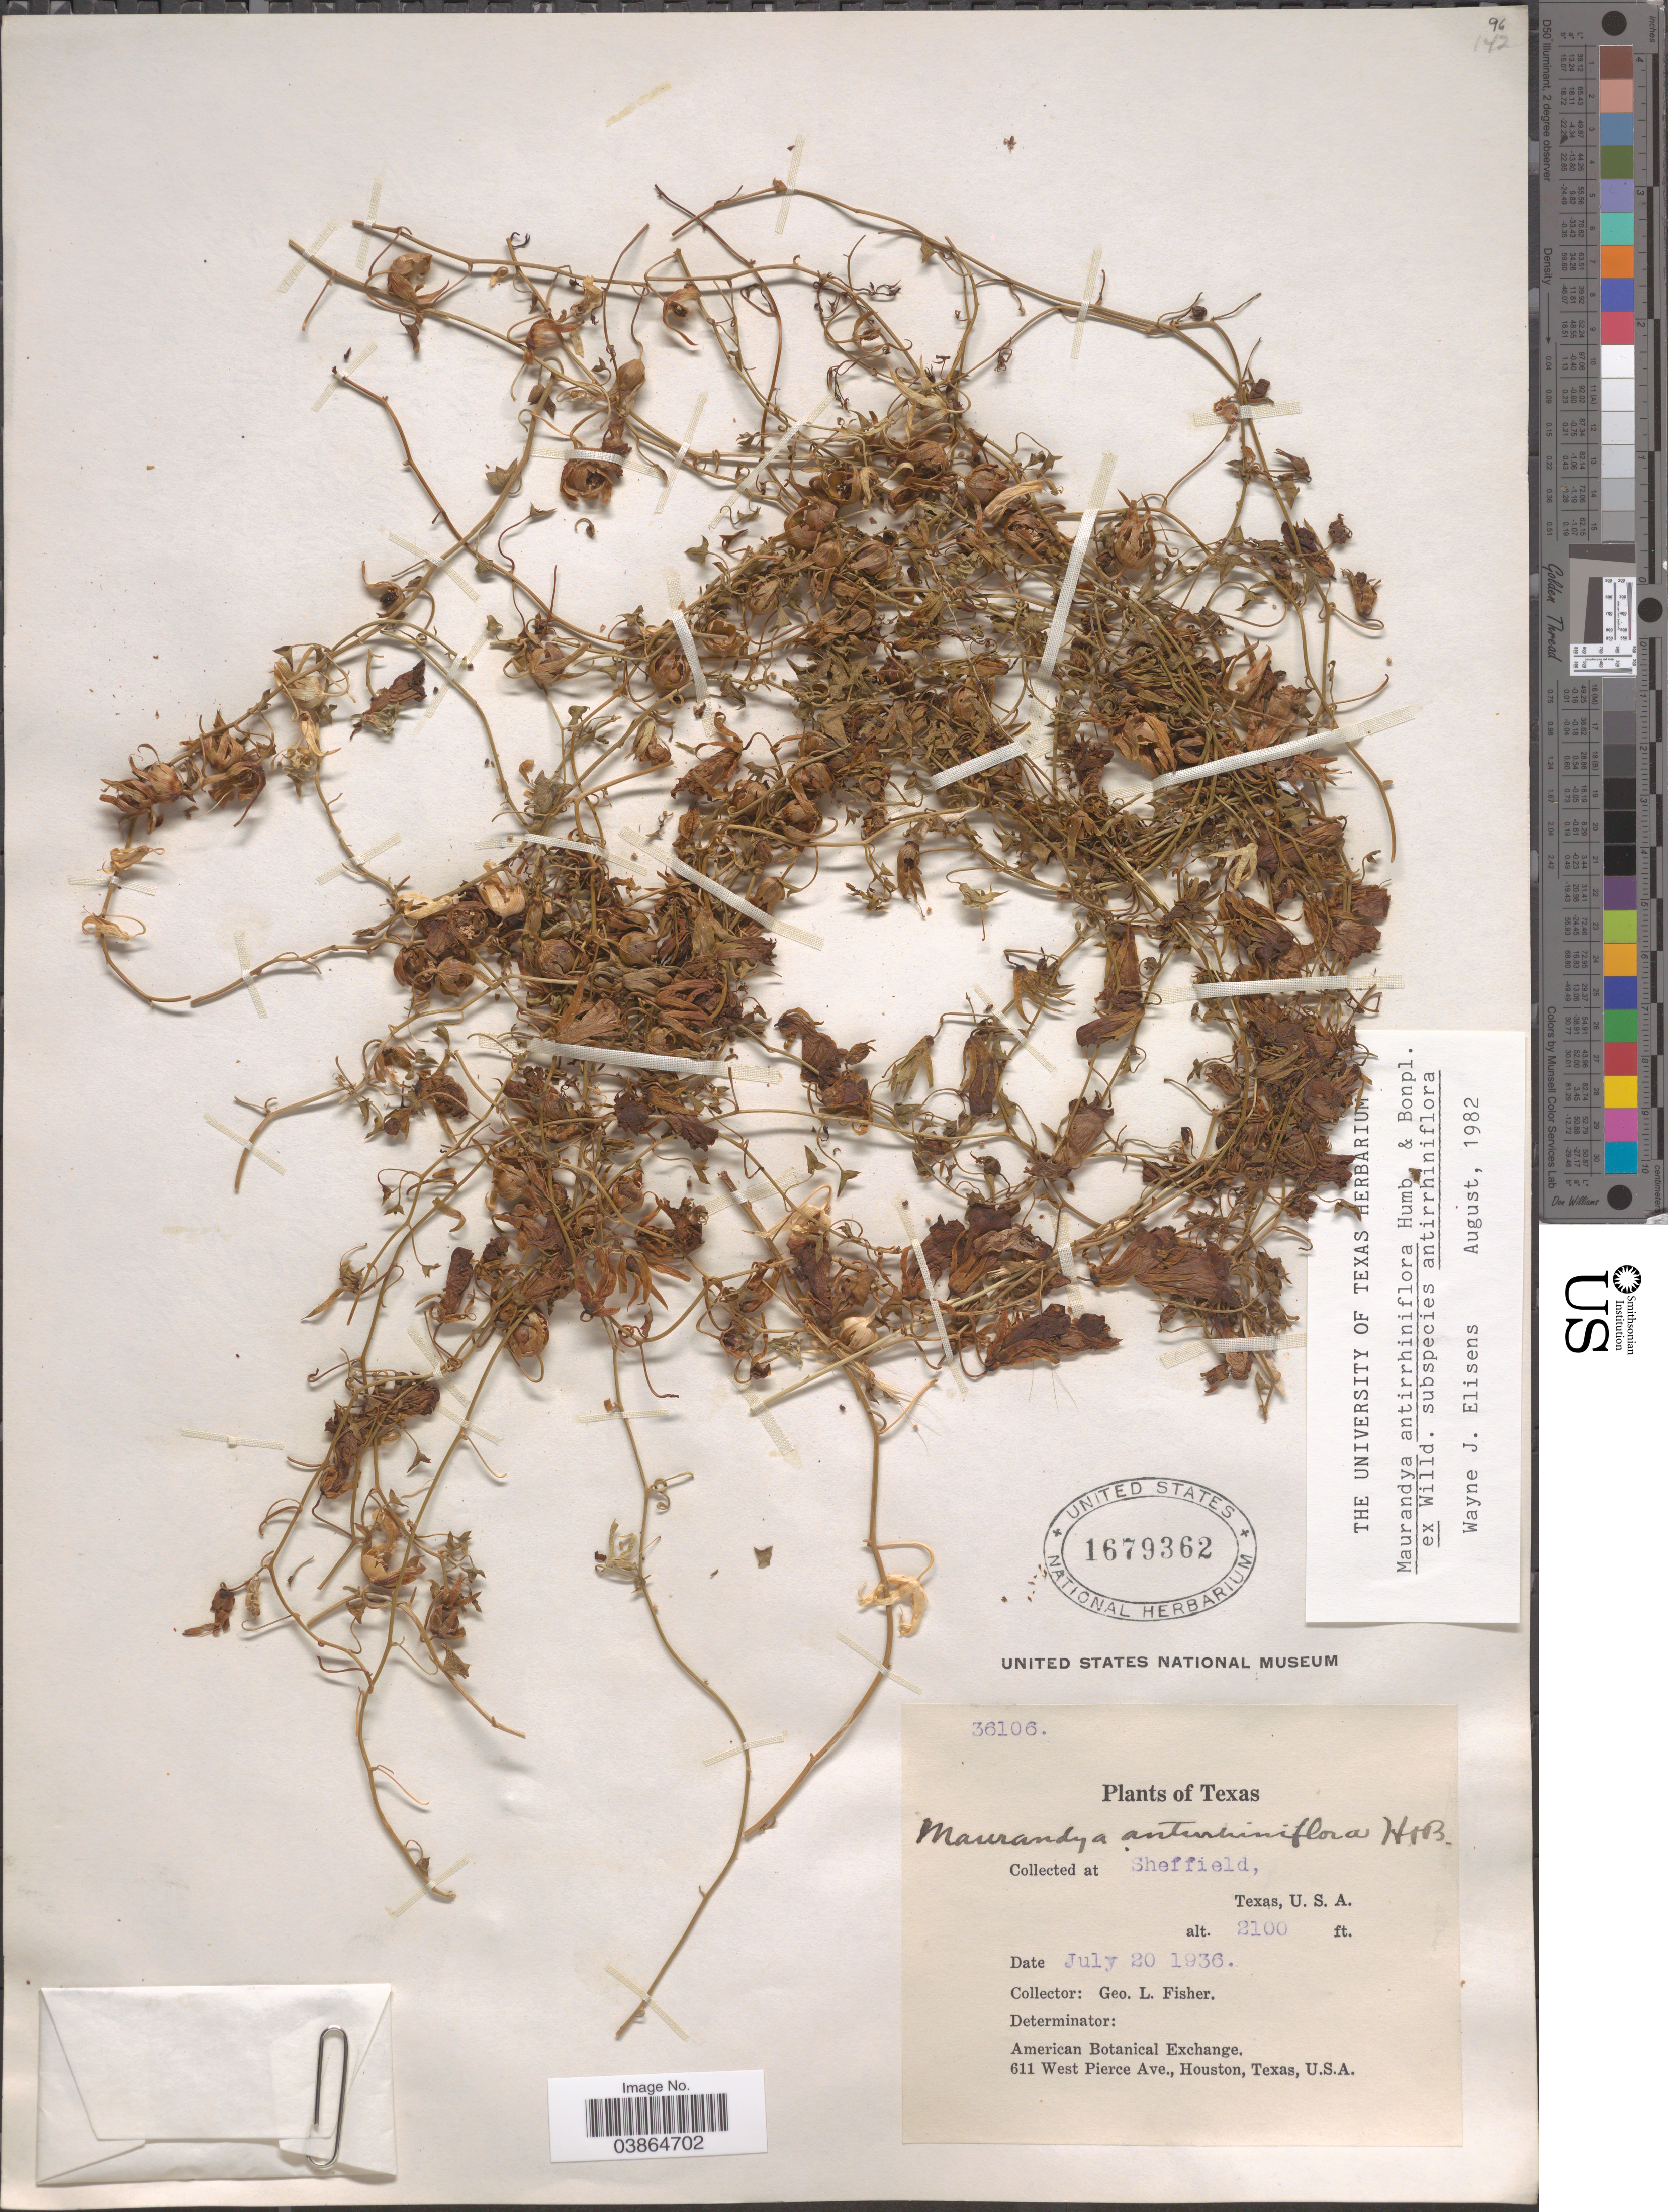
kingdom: Plantae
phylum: Tracheophyta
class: Magnoliopsida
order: Lamiales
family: Plantaginaceae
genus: Maurandya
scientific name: Maurandya antirrhiniflora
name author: Humb. & Bonpl. ex Willd.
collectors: G. L. Fisher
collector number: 36106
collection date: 1936-07-20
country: United States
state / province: Texas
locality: Sheffield.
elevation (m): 640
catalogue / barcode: US 1679362